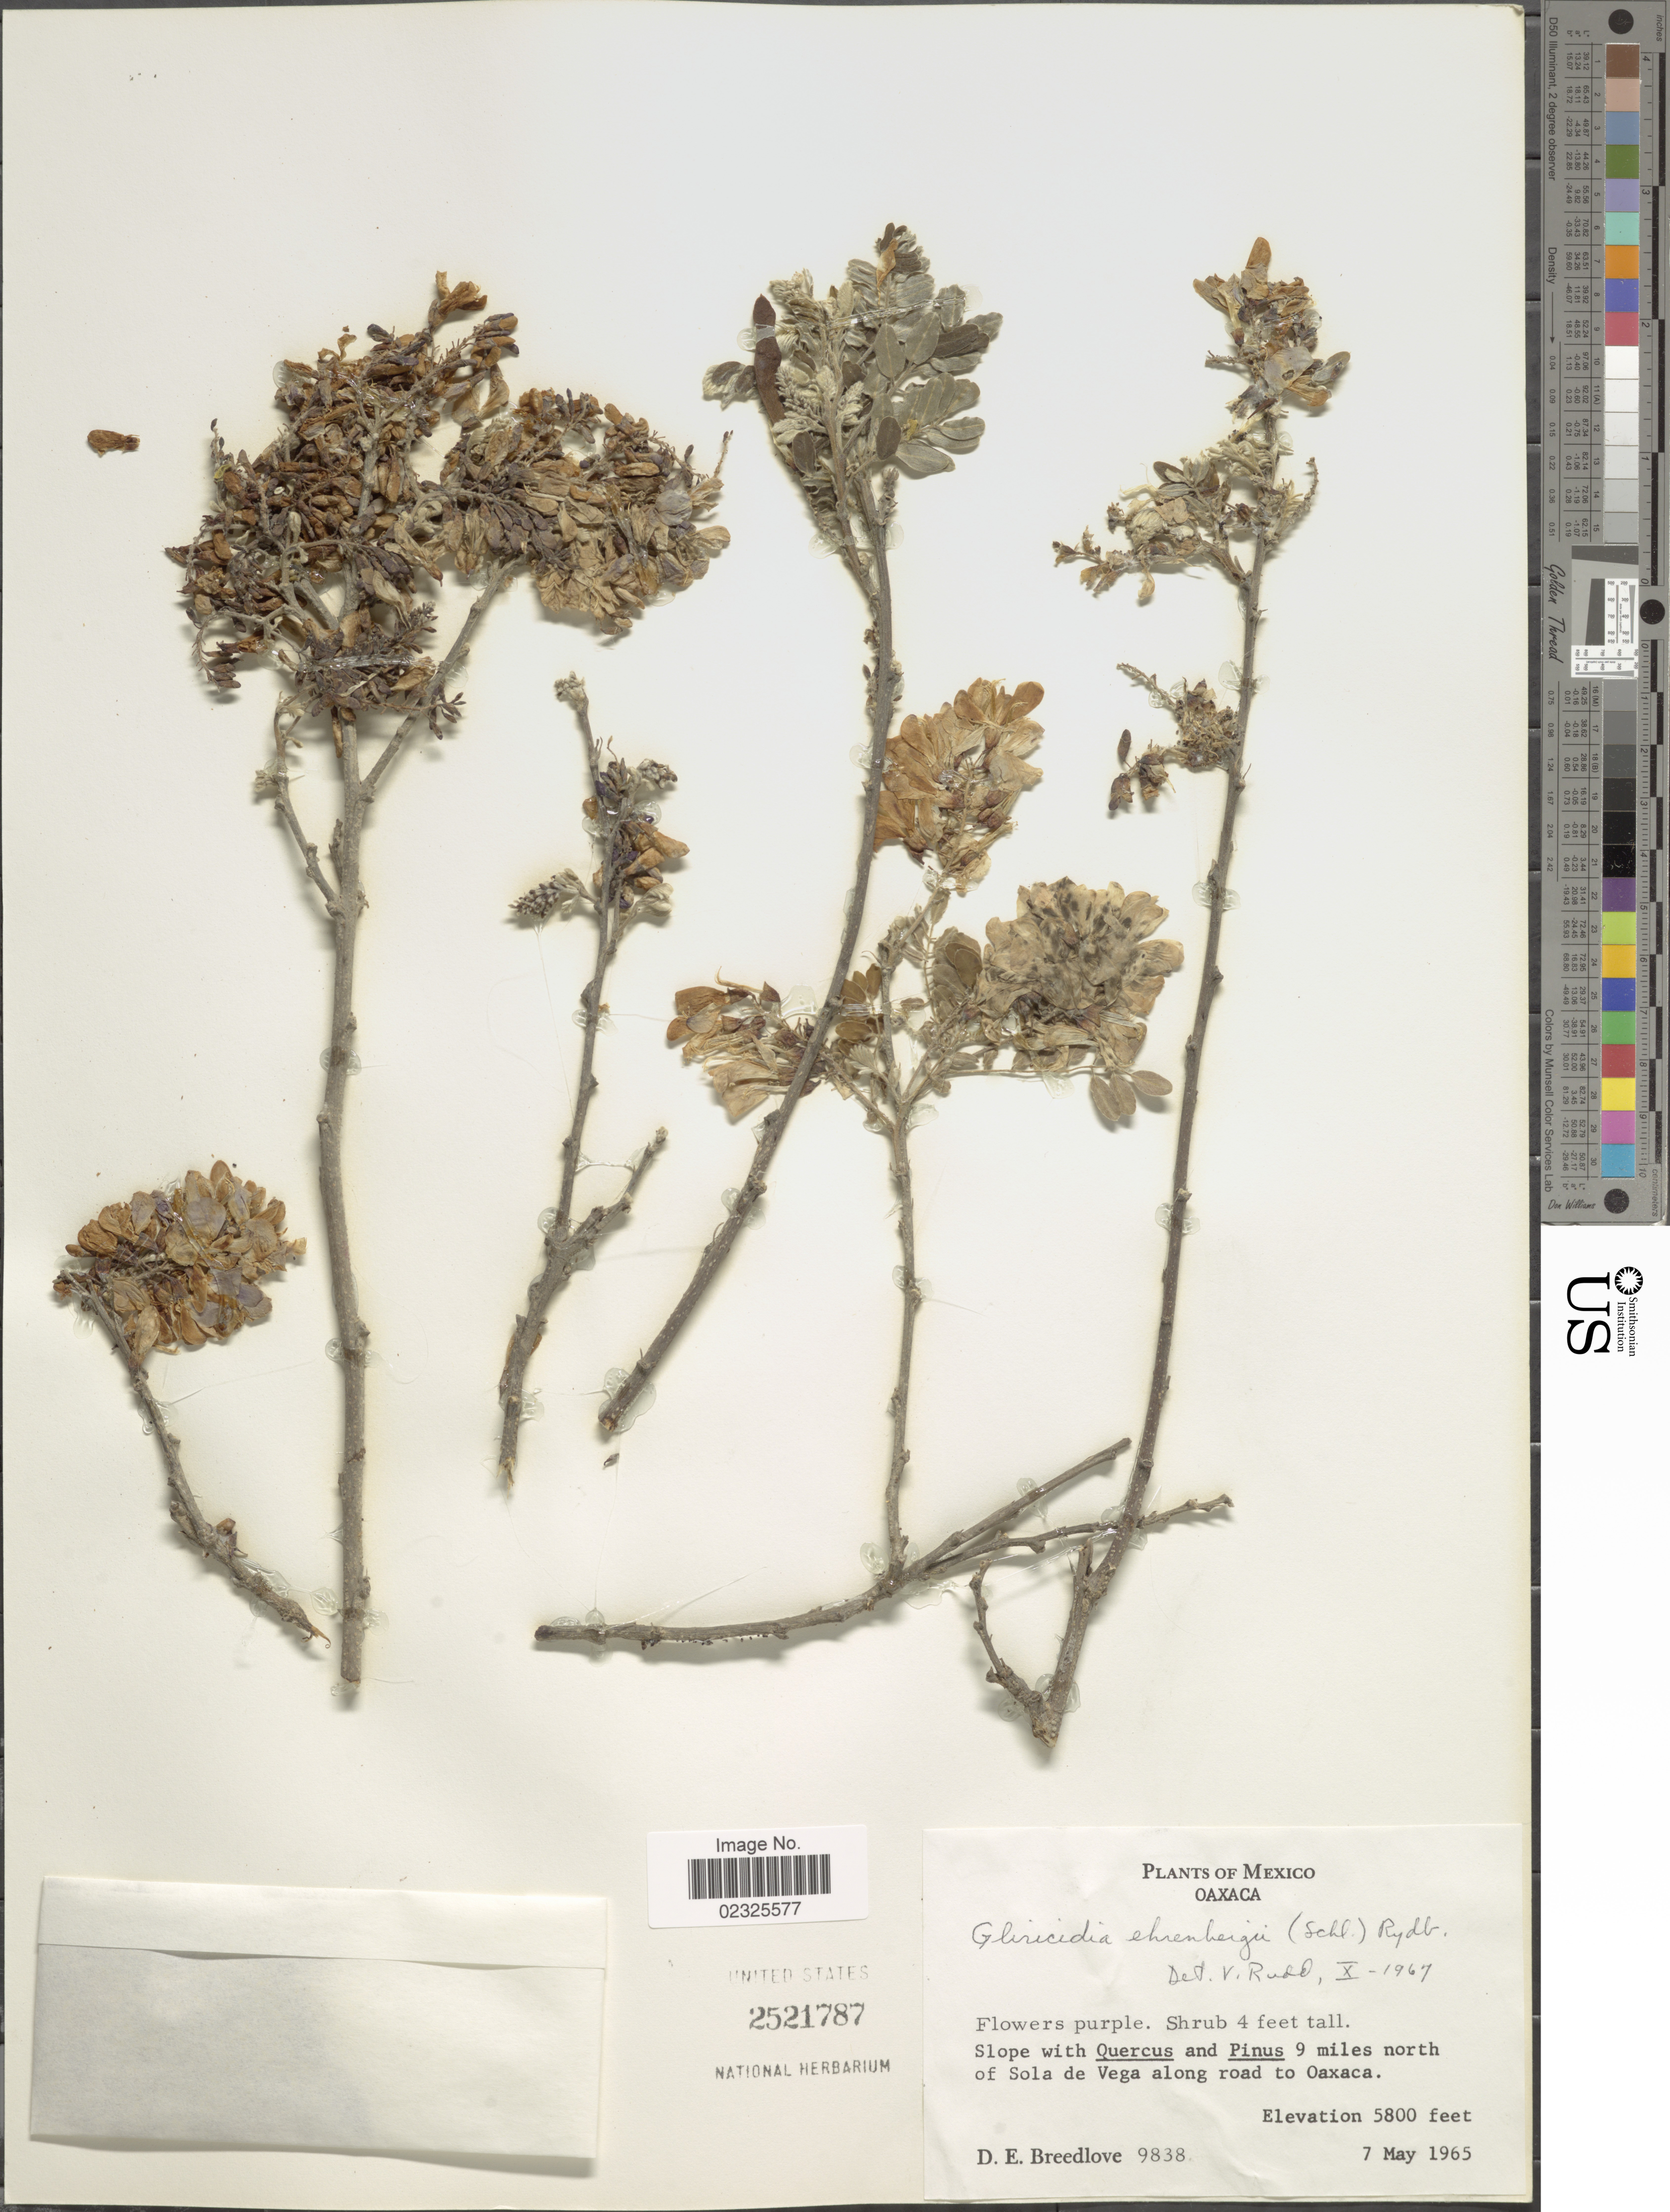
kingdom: Plantae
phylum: Tracheophyta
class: Magnoliopsida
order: Fabales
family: Fabaceae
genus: Gliricidia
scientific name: Gliricidia ehrenbergii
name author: (Schltdl.) Rydb.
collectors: D. E. Breedlove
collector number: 9838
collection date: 1965-05-07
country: Mexico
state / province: Oaxaca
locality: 9 miles north of Sola de Vega along road to Oaxaca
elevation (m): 1768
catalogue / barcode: US 2521787